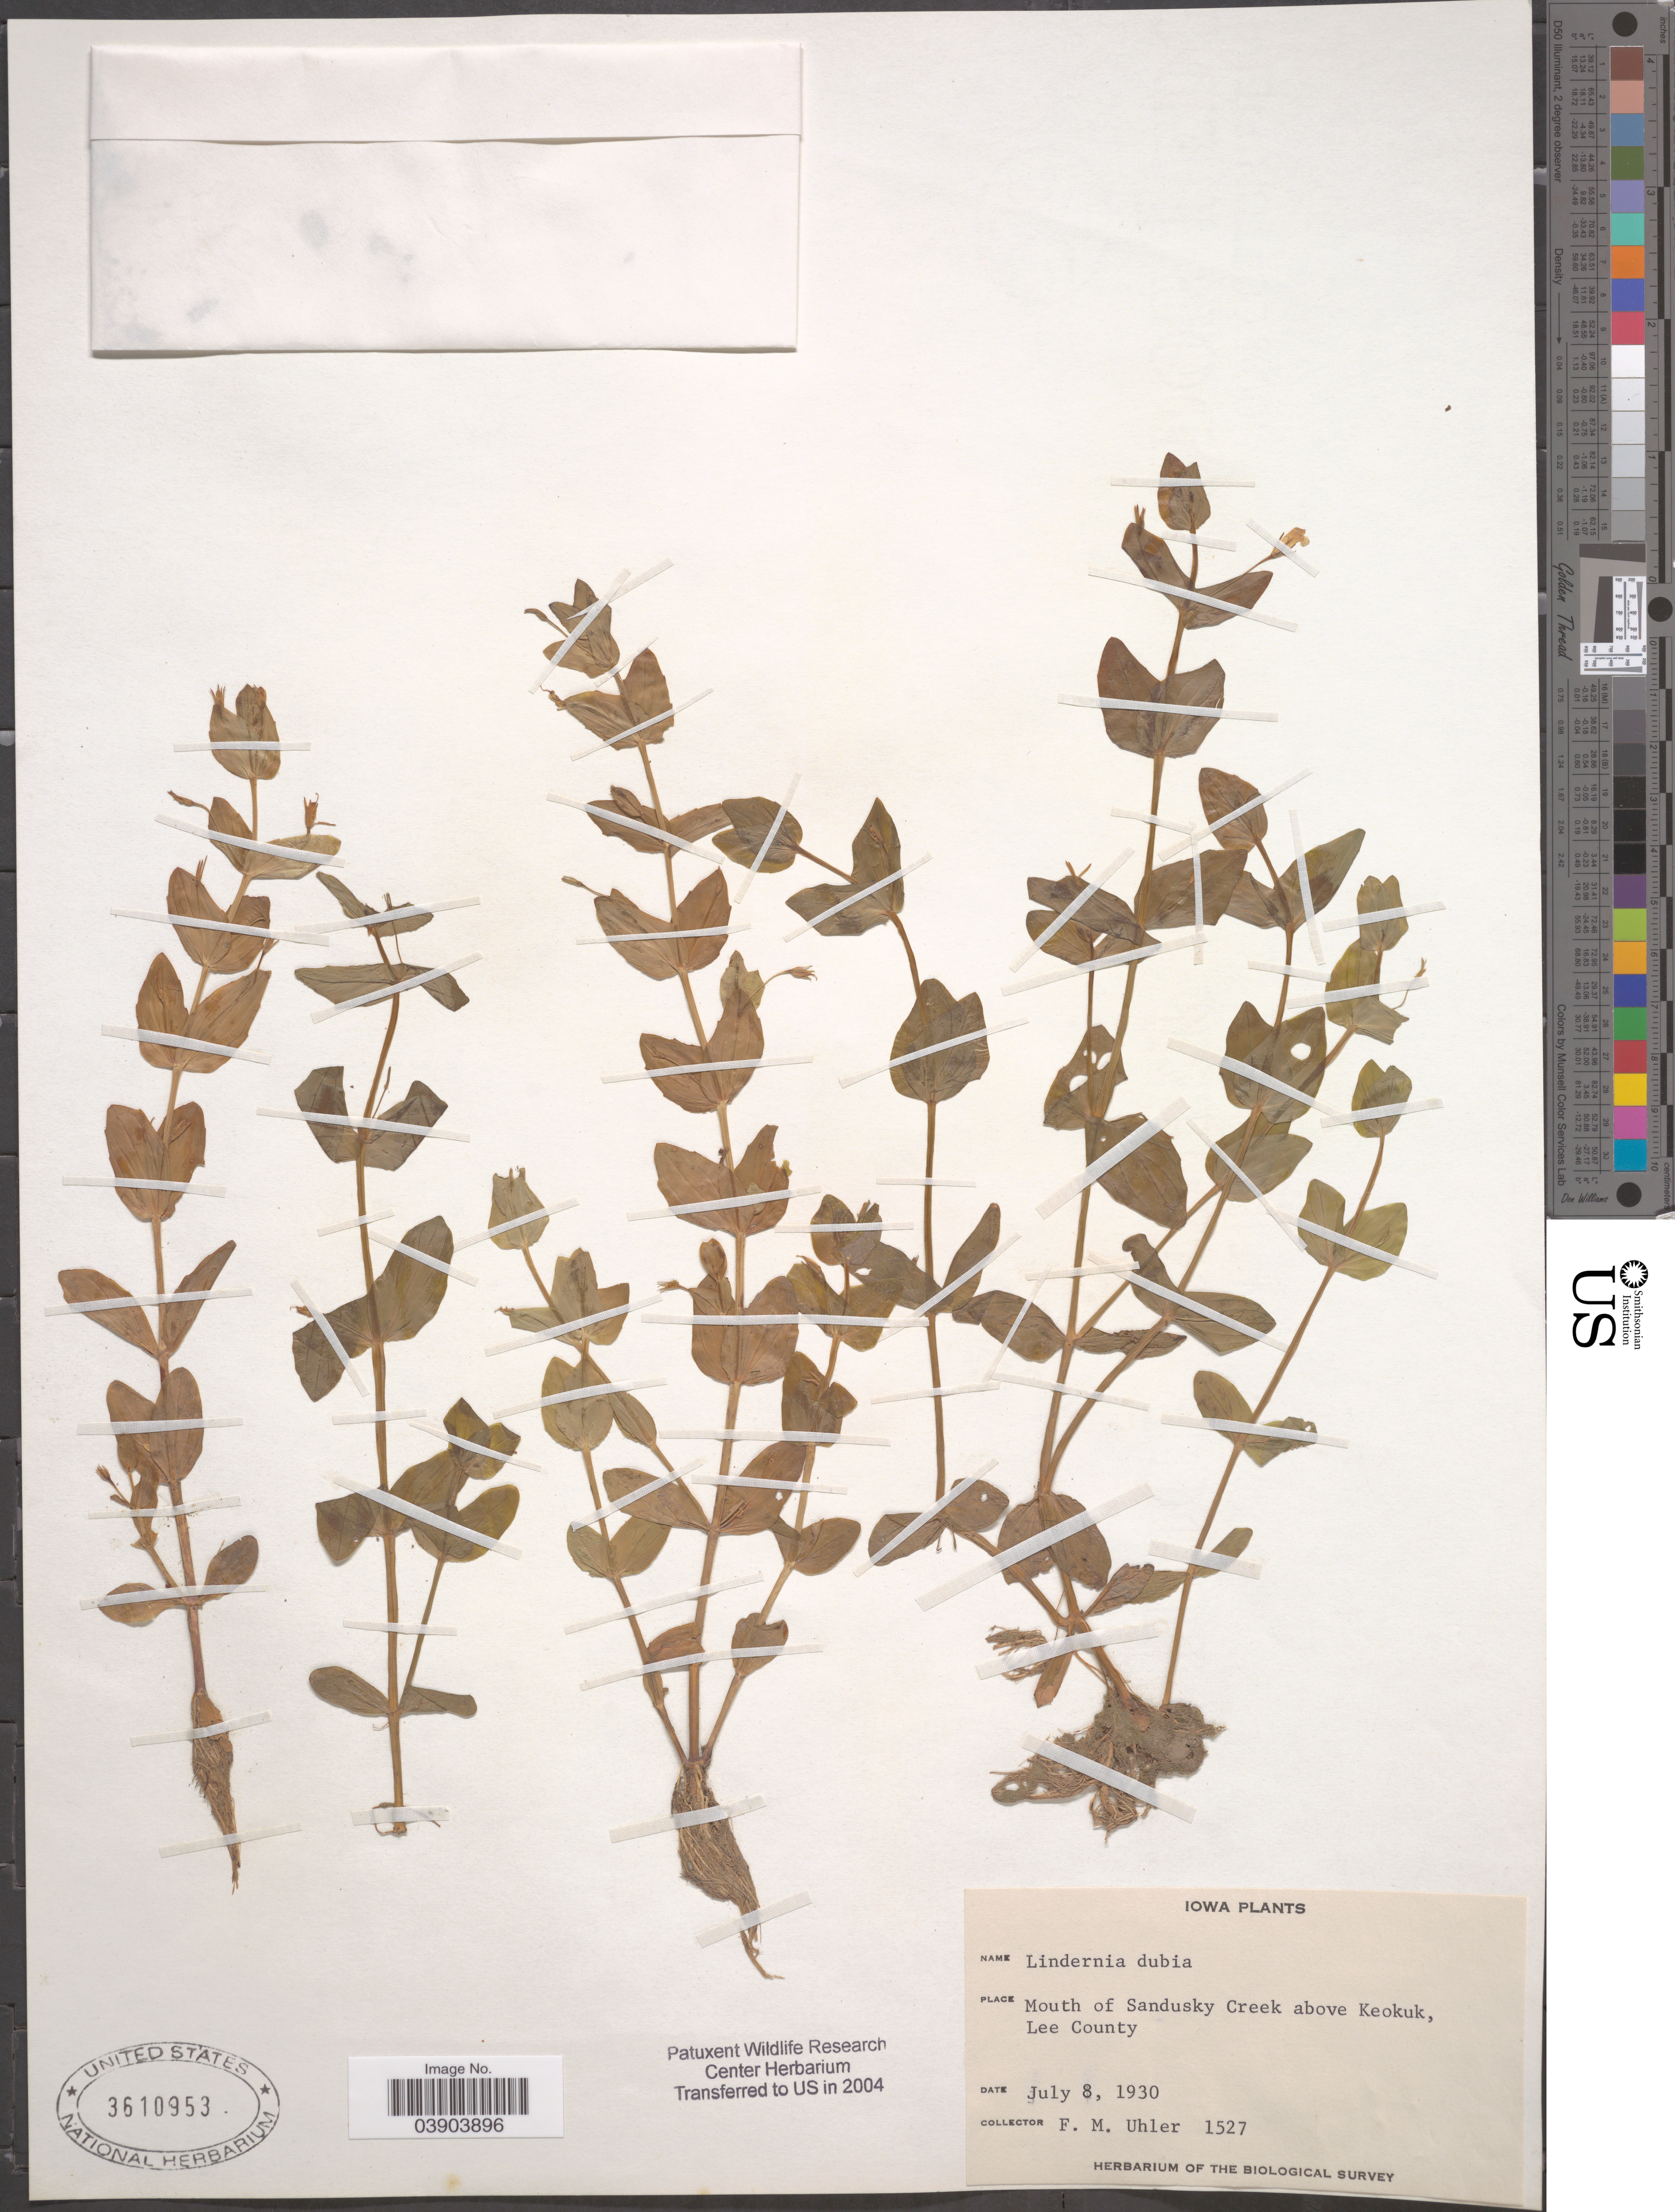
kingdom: Plantae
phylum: Tracheophyta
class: Magnoliopsida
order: Lamiales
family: Linderniaceae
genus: Lindernia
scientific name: Lindernia dubia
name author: (L.) Pennell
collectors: F. M. Uhler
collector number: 1527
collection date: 1930-07-08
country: United States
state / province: Iowa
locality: Mouth of Sandusky Creek above Keokuk, Lee County.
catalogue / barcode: US 3610953